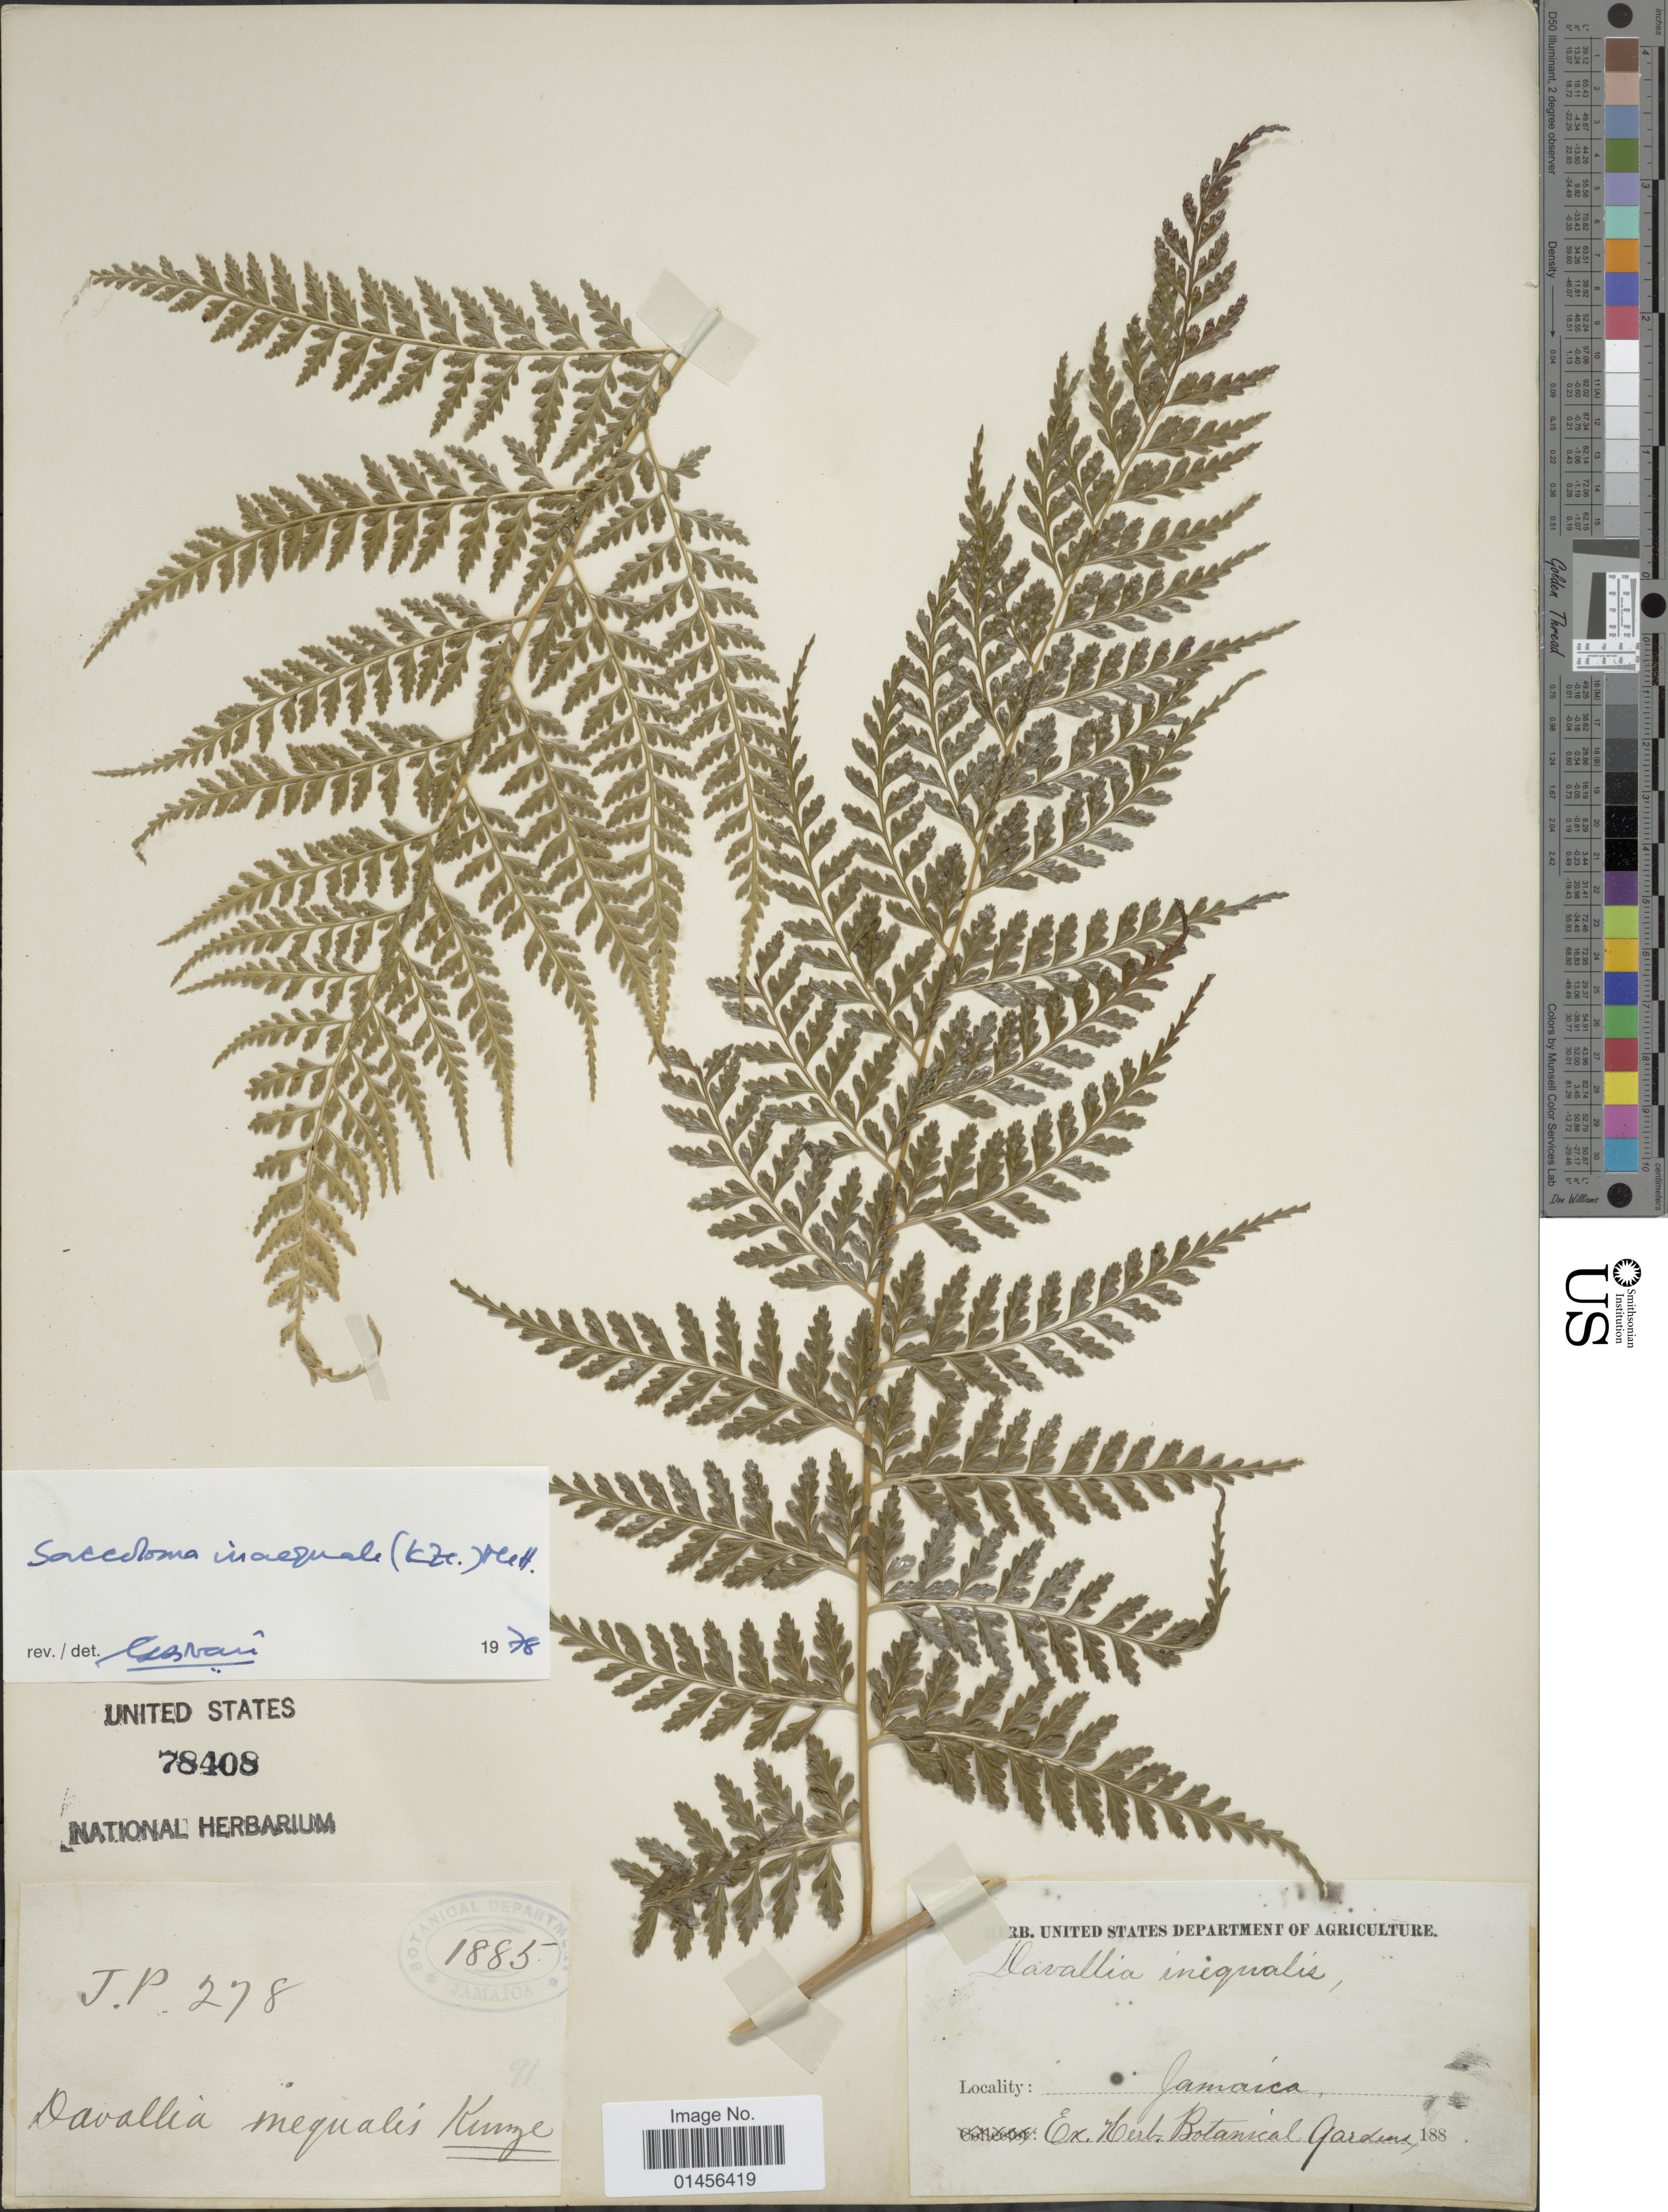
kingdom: Plantae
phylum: Tracheophyta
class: Polypodiopsida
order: Polypodiales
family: Saccolomataceae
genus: Saccoloma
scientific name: Saccoloma inaequale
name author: (Kunze) Mett.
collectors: J. P.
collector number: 278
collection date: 1885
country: Jamaica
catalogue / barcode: US 78408